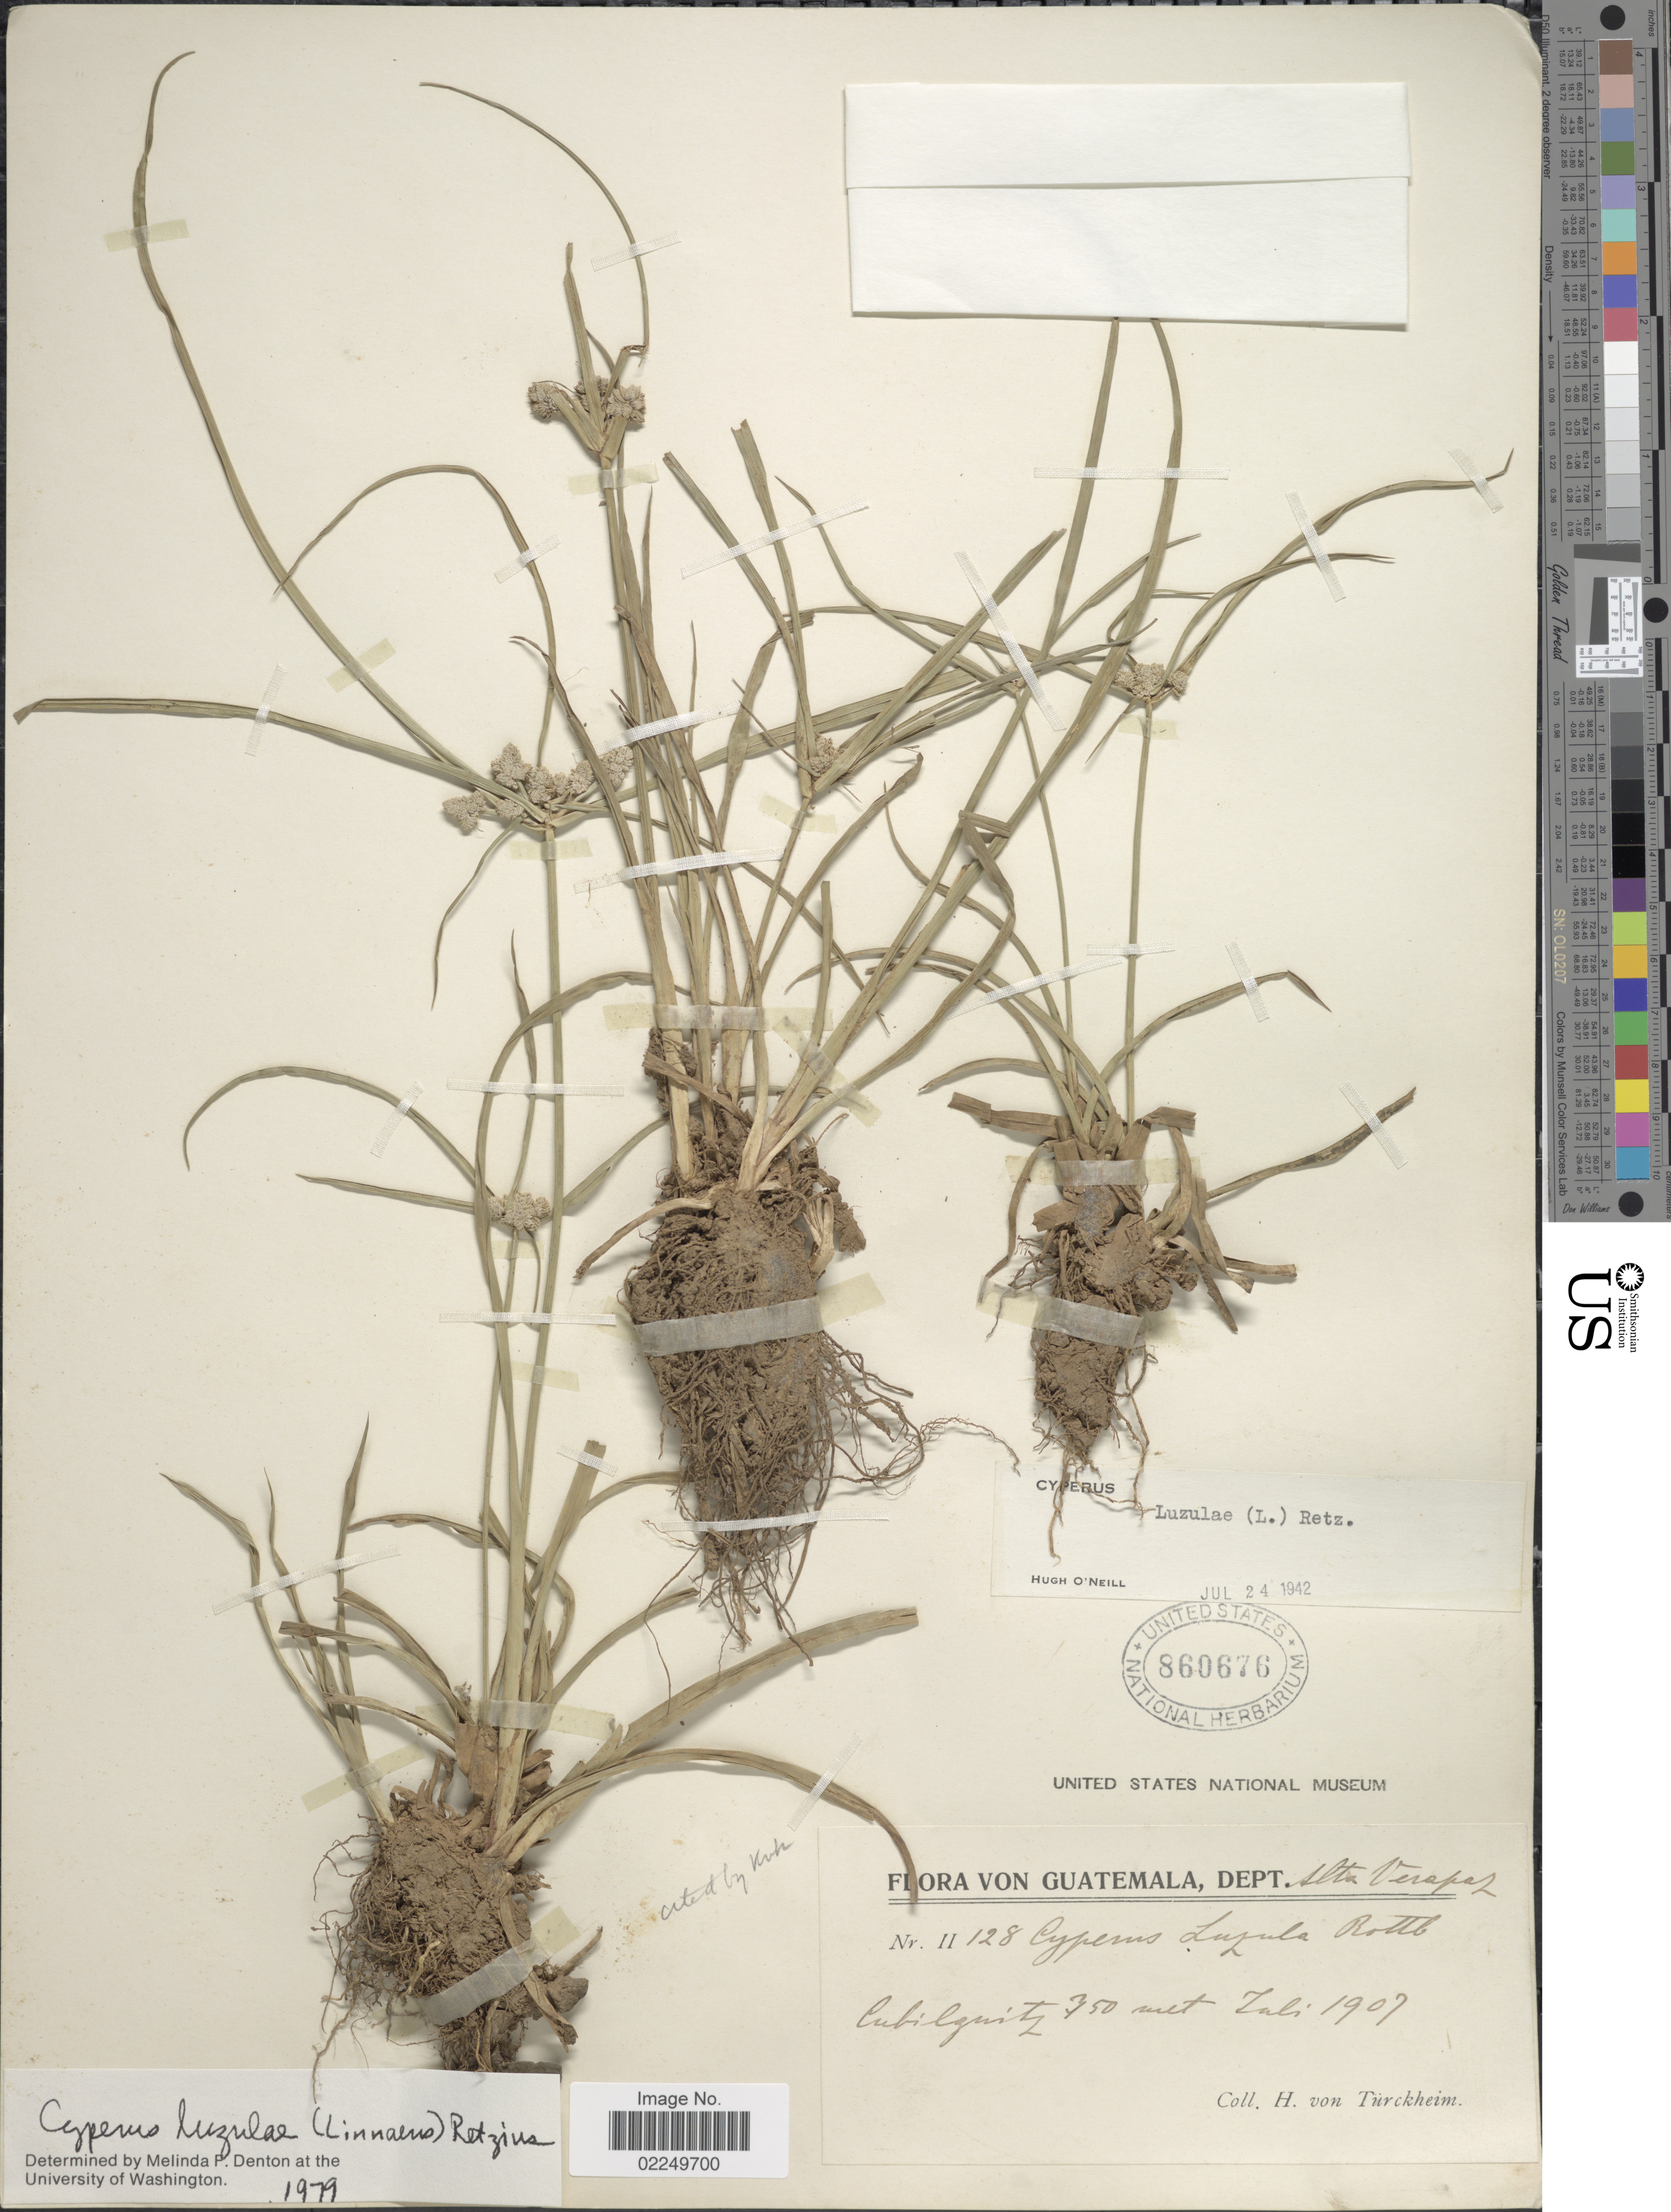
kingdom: Plantae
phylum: Tracheophyta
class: Liliopsida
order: Poales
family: Cyperaceae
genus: Cyperus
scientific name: Cyperus luzulae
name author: (L.) Rottb. ex Retz.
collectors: H. von Türckheim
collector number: II 128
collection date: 1907-07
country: Guatemala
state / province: Alta Verapaz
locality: Cubilquitz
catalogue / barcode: US 860676